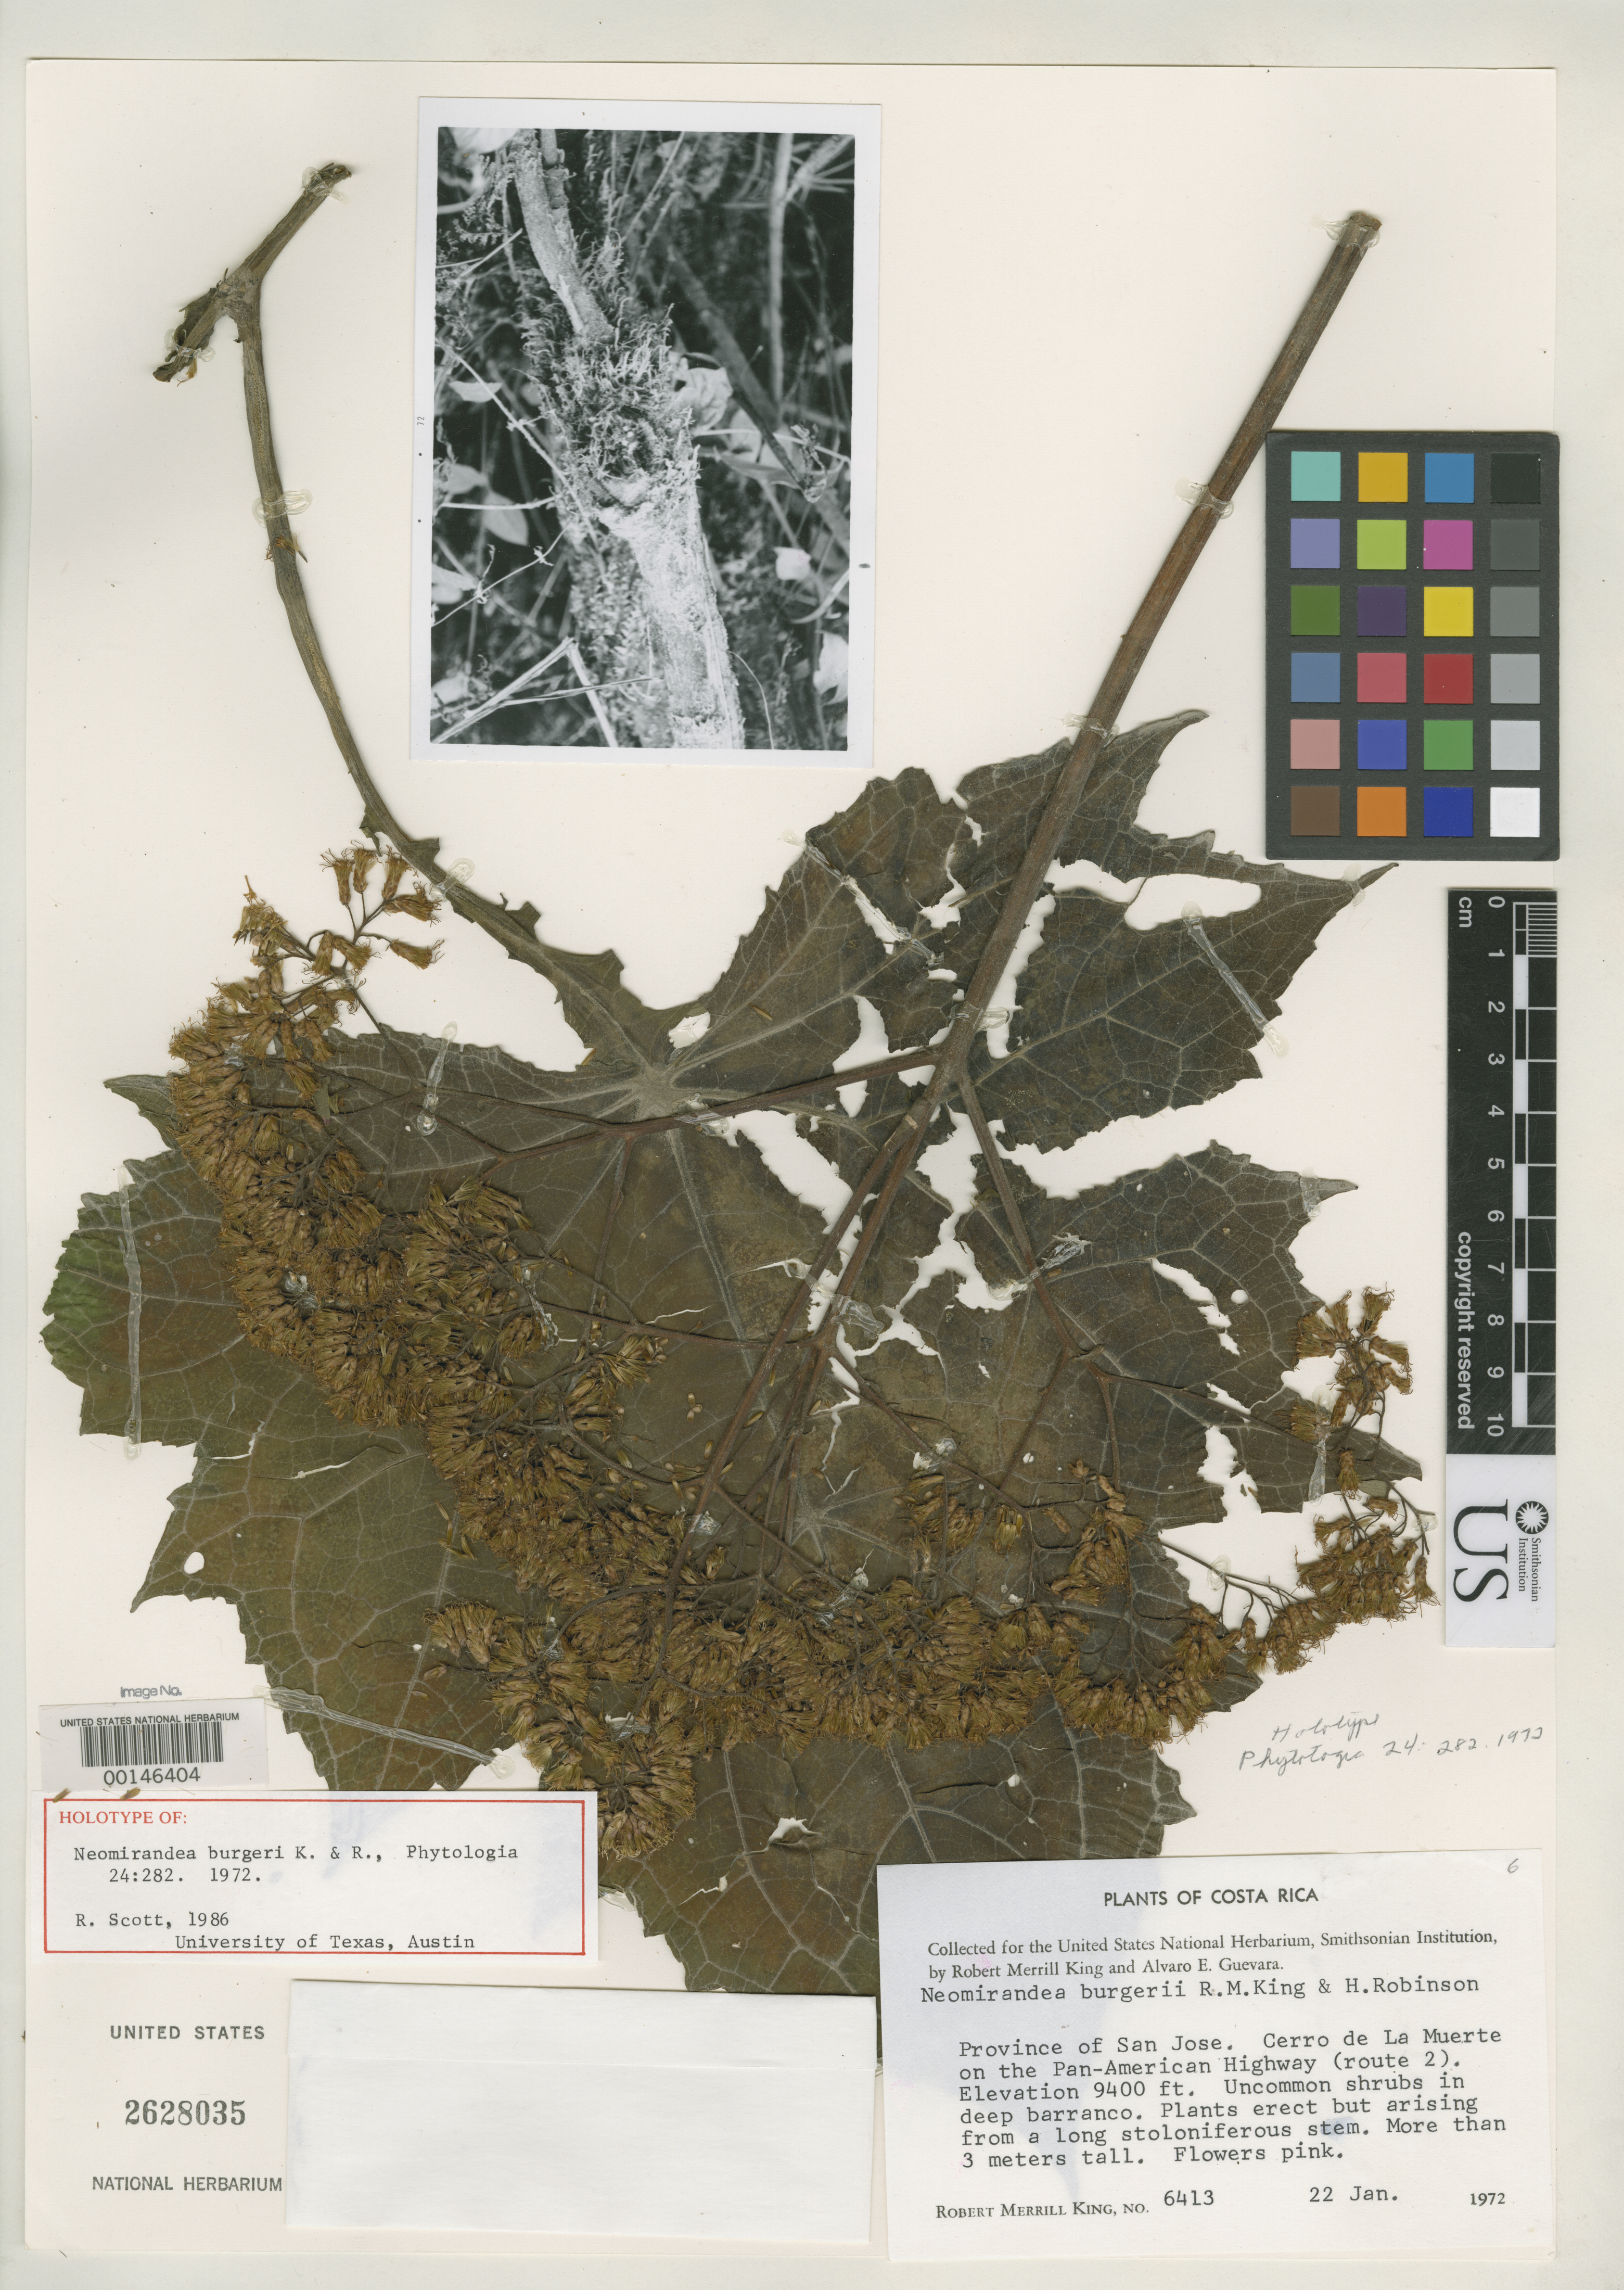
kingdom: Plantae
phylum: Tracheophyta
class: Magnoliopsida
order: Asterales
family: Asteraceae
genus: Neomirandea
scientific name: Neomirandea burgeri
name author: R.M. King & H. Rob.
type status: Holotype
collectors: R. M. King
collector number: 6413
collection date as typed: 22 Jan 1972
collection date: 1972-01-22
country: Costa Rica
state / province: San José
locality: Cerro de La Muerte, Pan-American Highway (Route 2)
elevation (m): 2865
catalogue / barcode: US 2628035